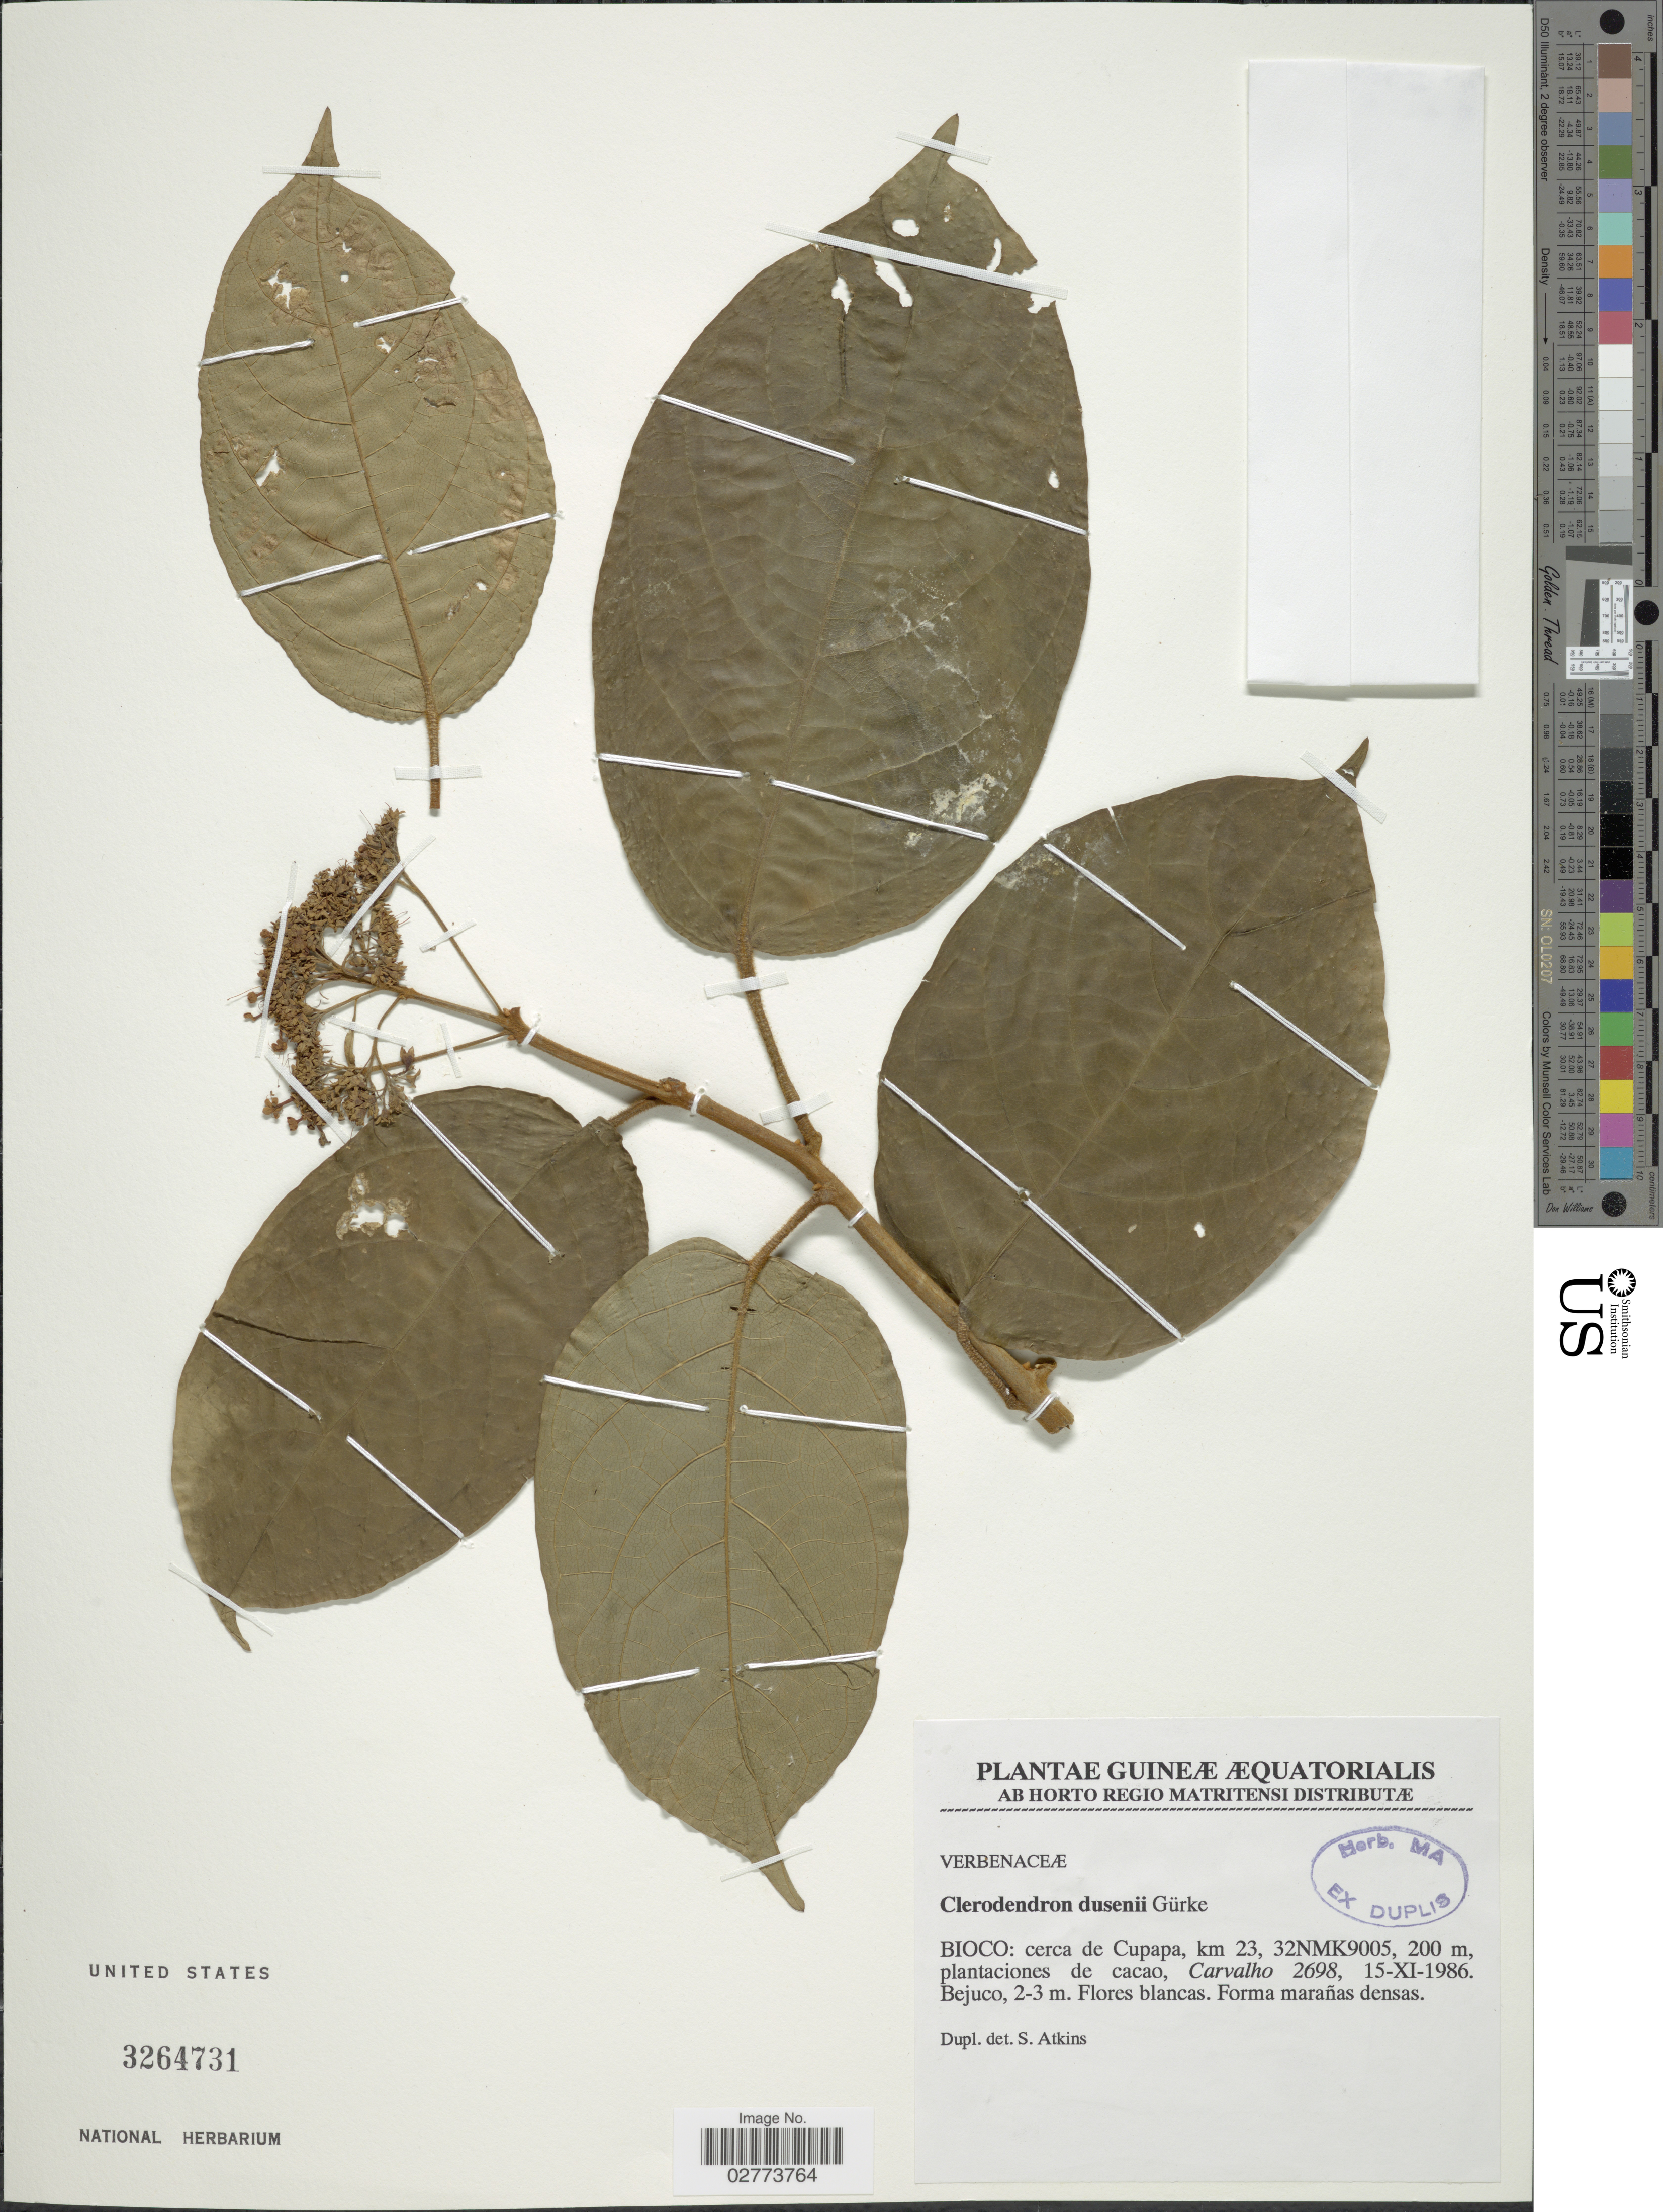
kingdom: Plantae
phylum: Tracheophyta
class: Magnoliopsida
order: Lamiales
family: Lamiaceae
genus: Clerodendrum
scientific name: Clerodendrum dusenii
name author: Gürke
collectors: Carvalho, --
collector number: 2698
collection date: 1986-11-15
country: Equatorial Guinea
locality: Bioco: cerca de Cupapa, km 23, 32NMK9005.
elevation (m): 200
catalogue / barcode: US 3264731